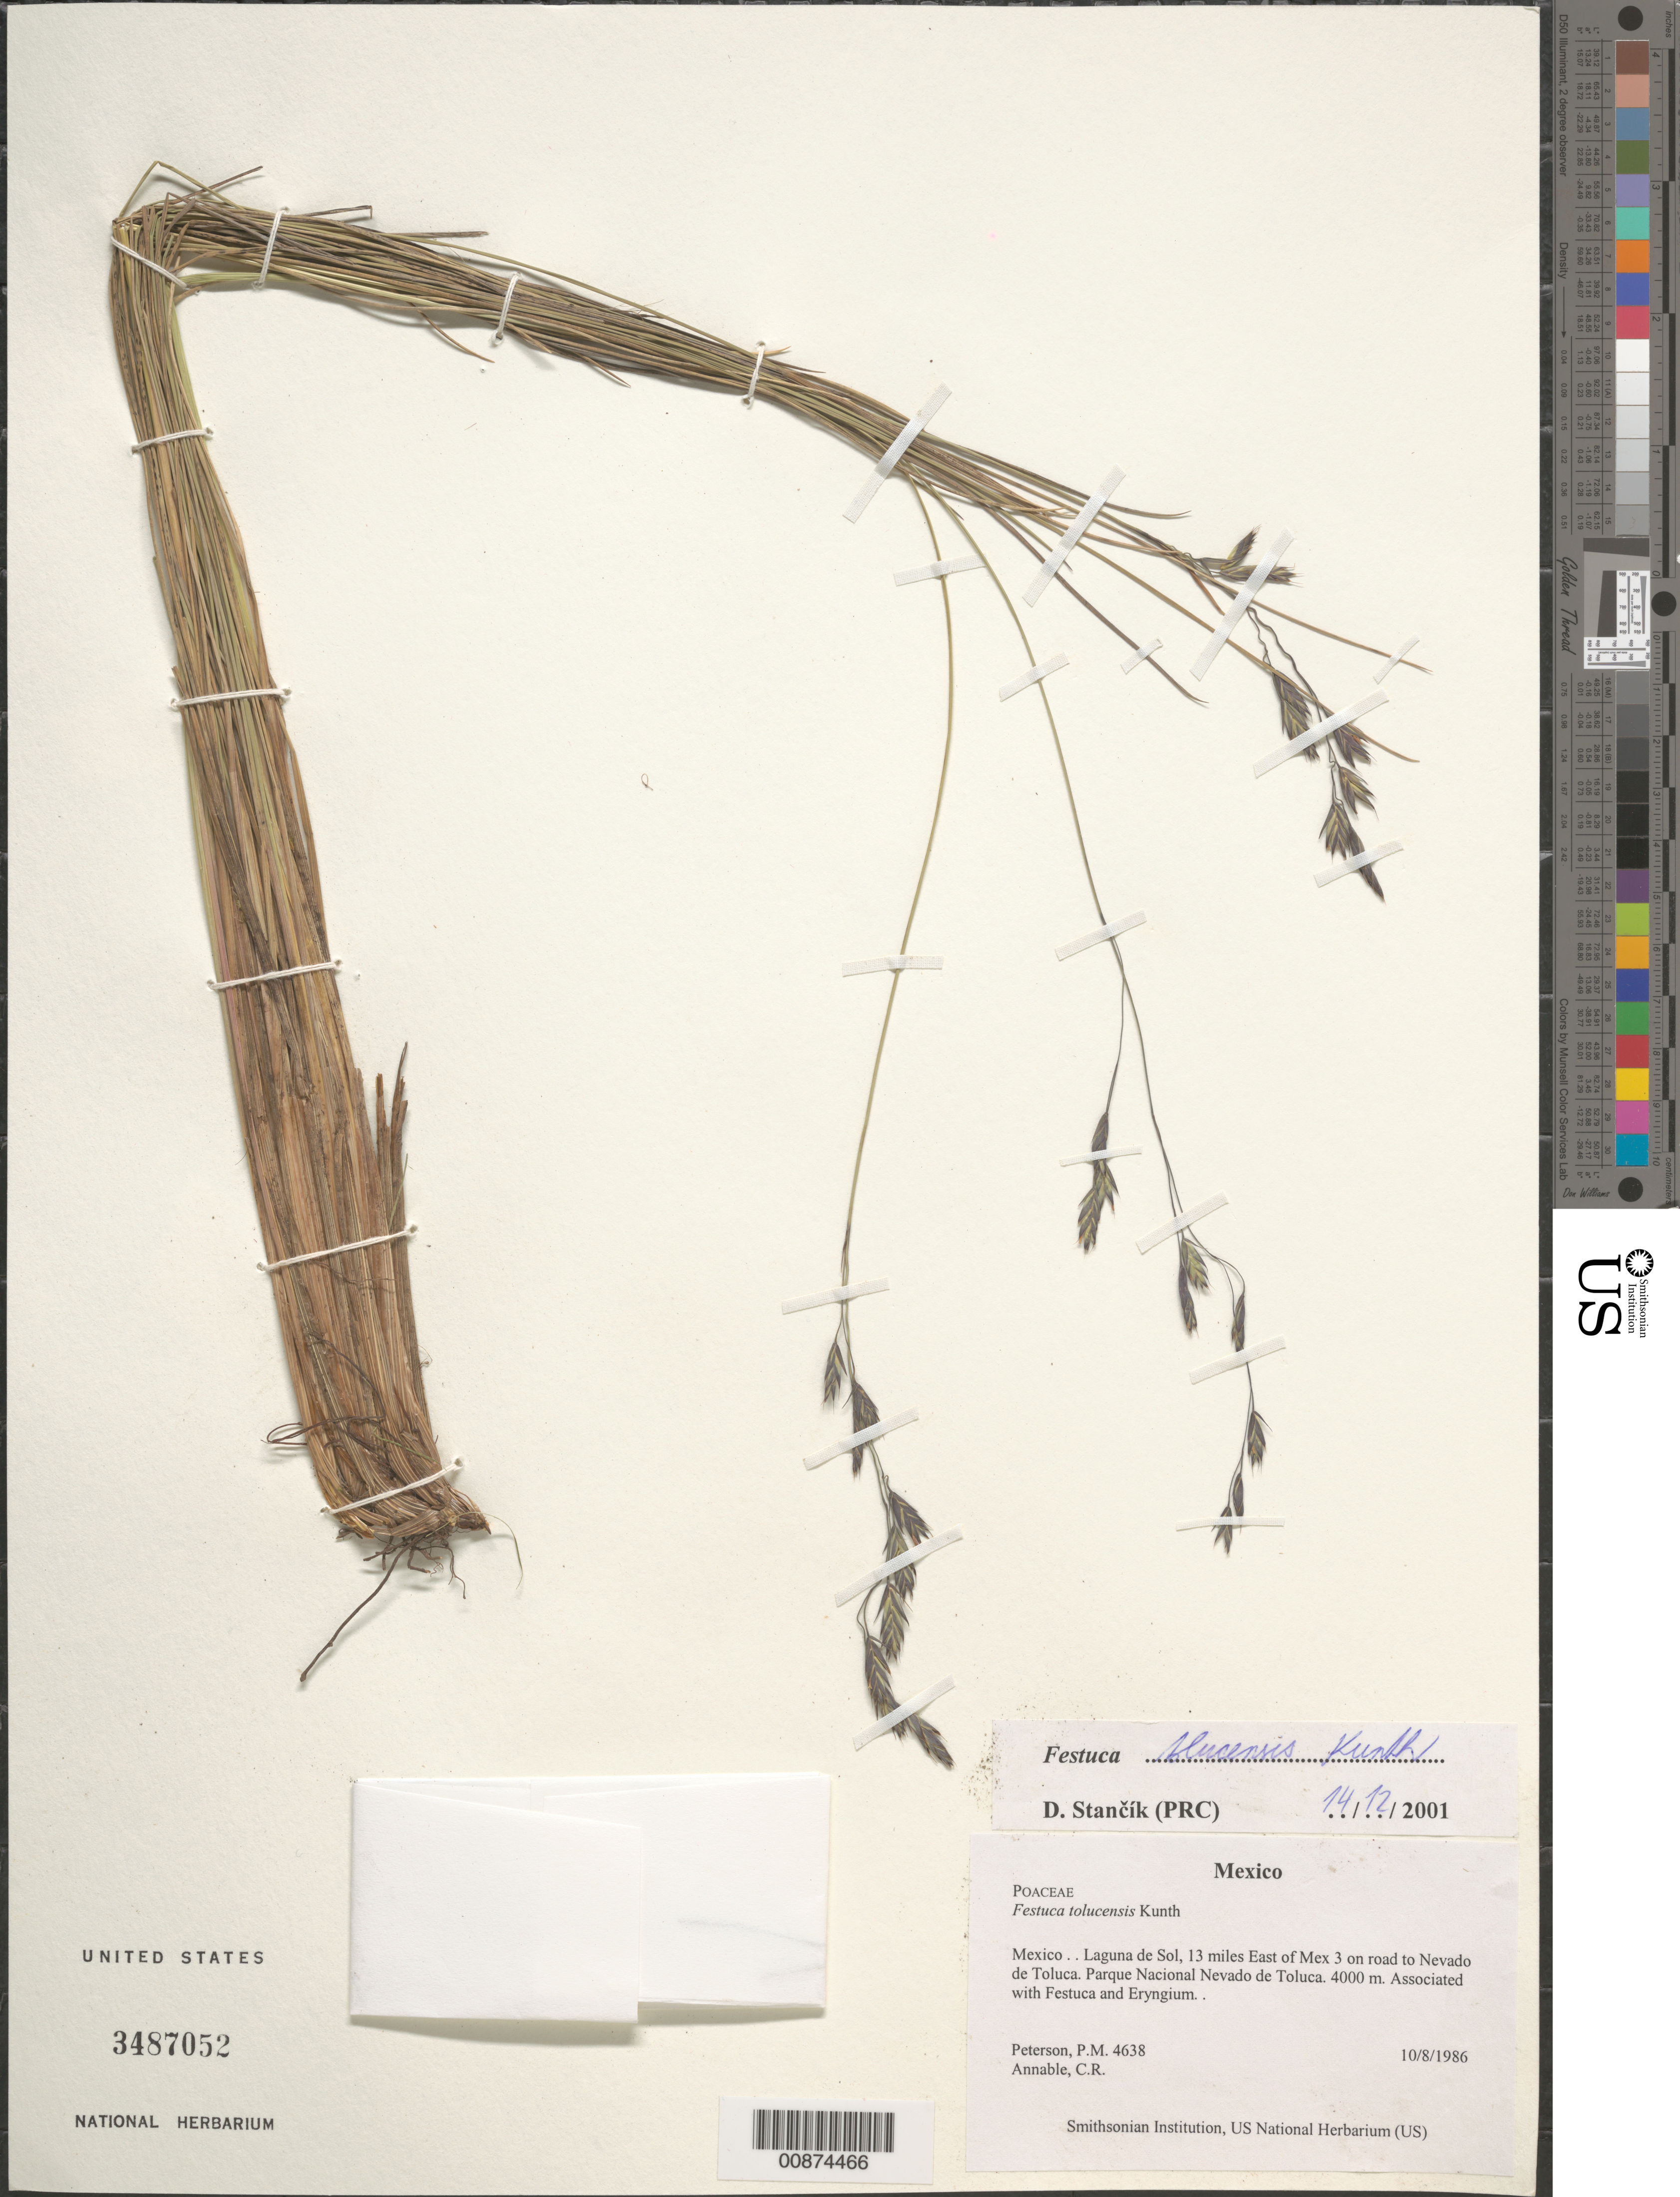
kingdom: Plantae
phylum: Tracheophyta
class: Liliopsida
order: Poales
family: Poaceae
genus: Festuca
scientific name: Festuca tolucensis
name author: Kunth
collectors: P. M. Peterson & C. R. Annable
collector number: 04638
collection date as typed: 08 Oct 1986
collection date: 1986-10-08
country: Mexico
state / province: México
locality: Laguna de Sol, 13 miles East of Mex 3 on road to Nevado de Toluca. Parque Nacional Nevado de Toluca.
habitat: Associated with Festuca and Eryngium.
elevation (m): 4000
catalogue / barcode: US 3487052